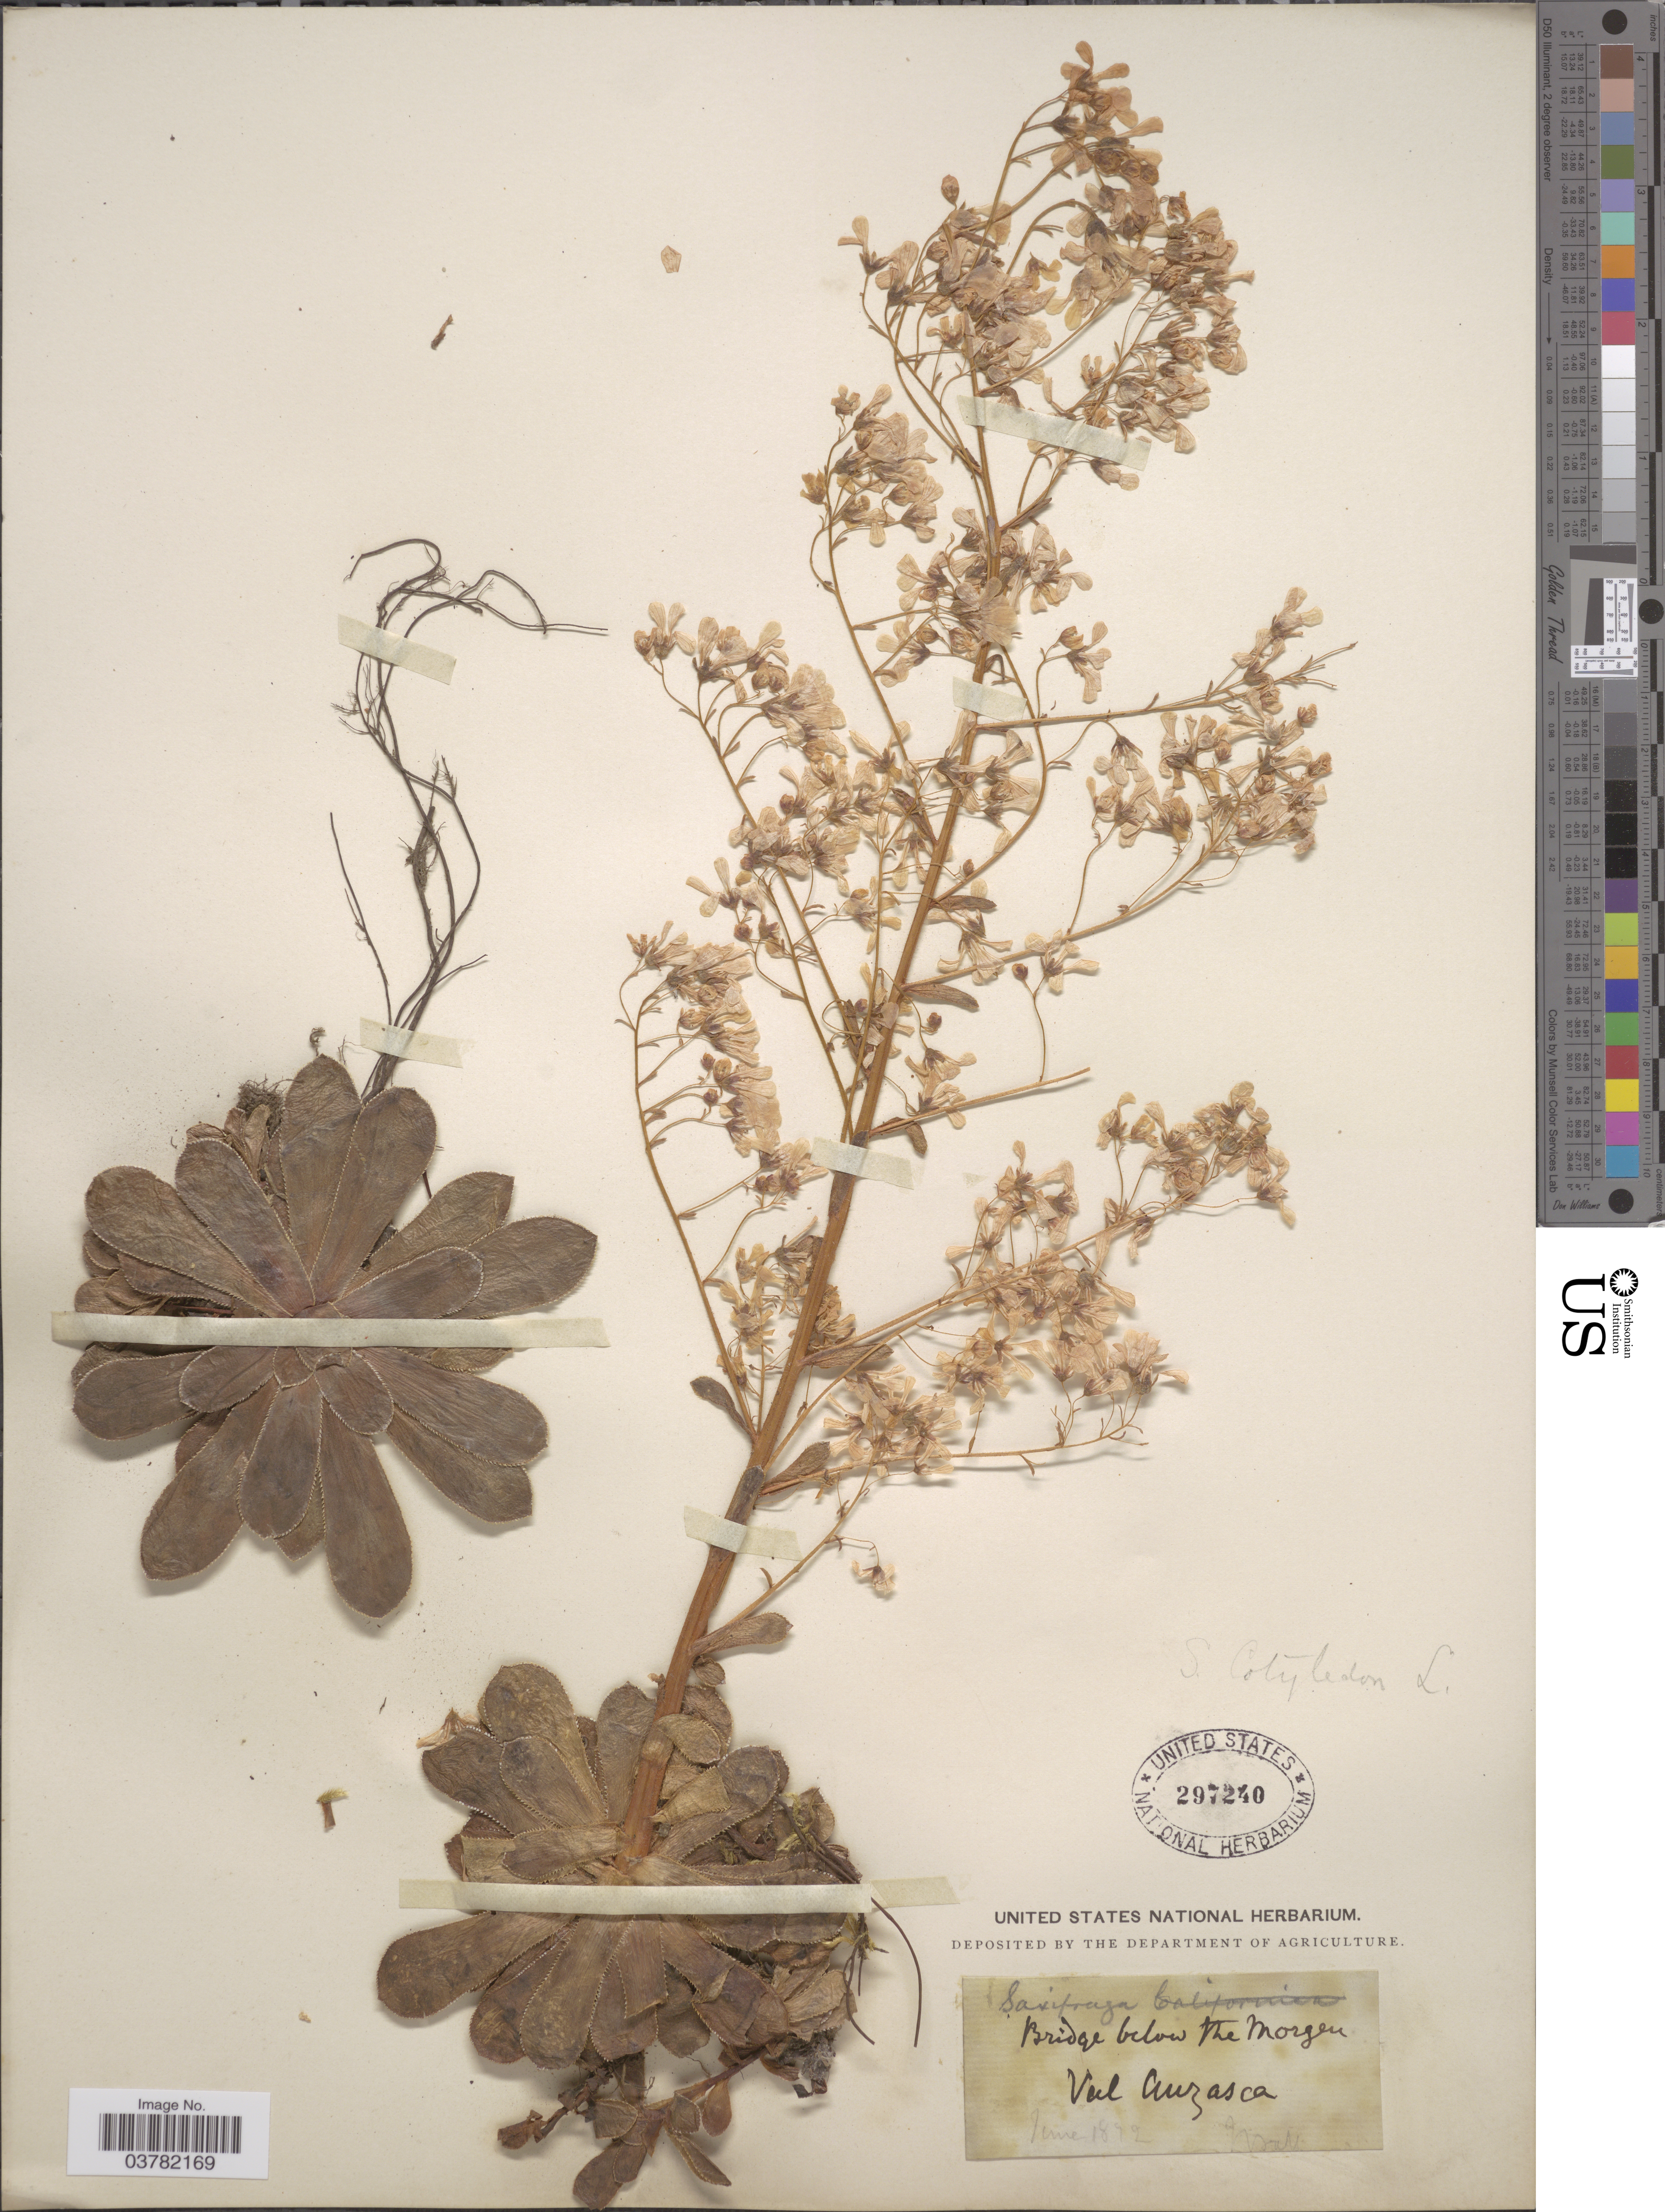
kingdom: Plantae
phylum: Tracheophyta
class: Magnoliopsida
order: Saxifragales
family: Saxifragaceae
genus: Saxifraga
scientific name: Saxifraga cotyledon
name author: L.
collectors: J. Ball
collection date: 1872-06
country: Italy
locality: Bridge below the Morgen. Val Anzasca.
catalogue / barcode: US 297240